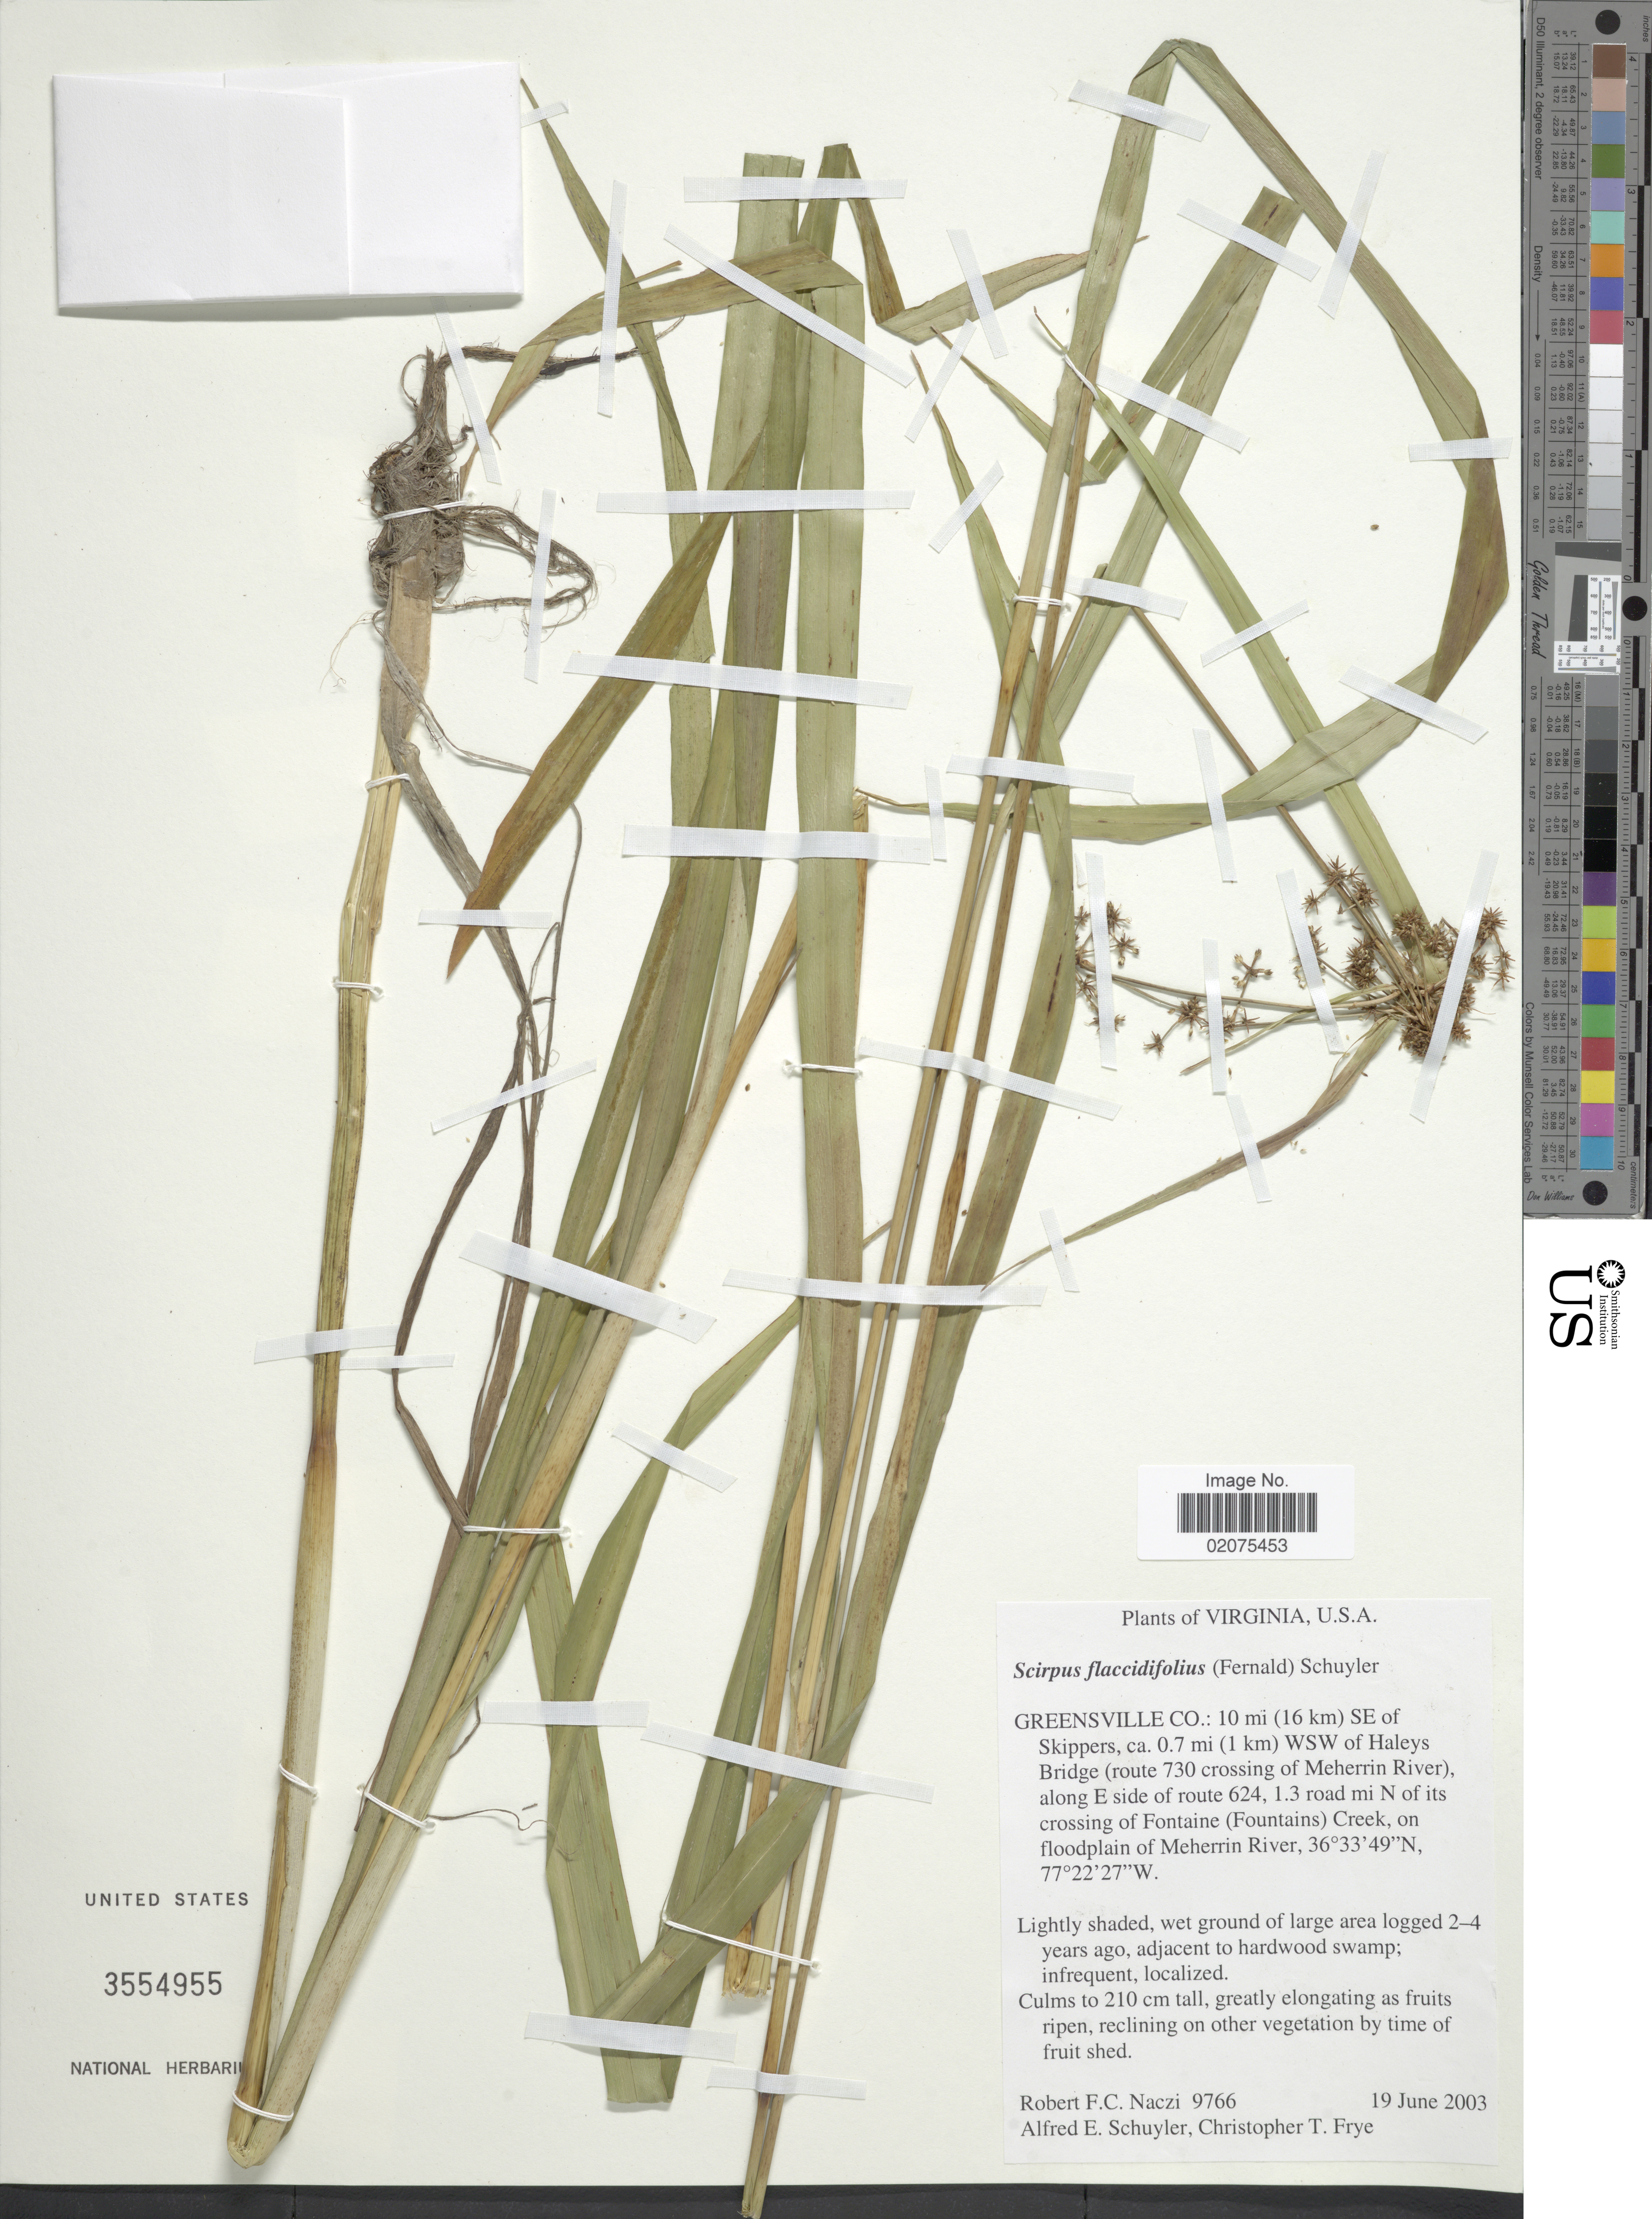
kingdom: Plantae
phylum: Tracheophyta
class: Liliopsida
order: Poales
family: Cyperaceae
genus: Scirpus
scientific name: Scirpus flaccidifolius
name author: (Fernald) Schuyler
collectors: R. F. C. Naczi, A. Schuyler & C. Frye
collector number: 9766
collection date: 2003-06-19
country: United States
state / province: Virginia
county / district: Greensville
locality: U.S.A. Greensville Co.: 10 mi (16 km) SE of Skippers, ca. 0.7 mi (1 km) WSW of Haleys Bridge 9route 730 crossing of Meherri River), along E side of route 624, 1.3 road mi N of its crossing of Fontaine (Fountains) Creek, on floodplain of Meherrin River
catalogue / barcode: US 3554955